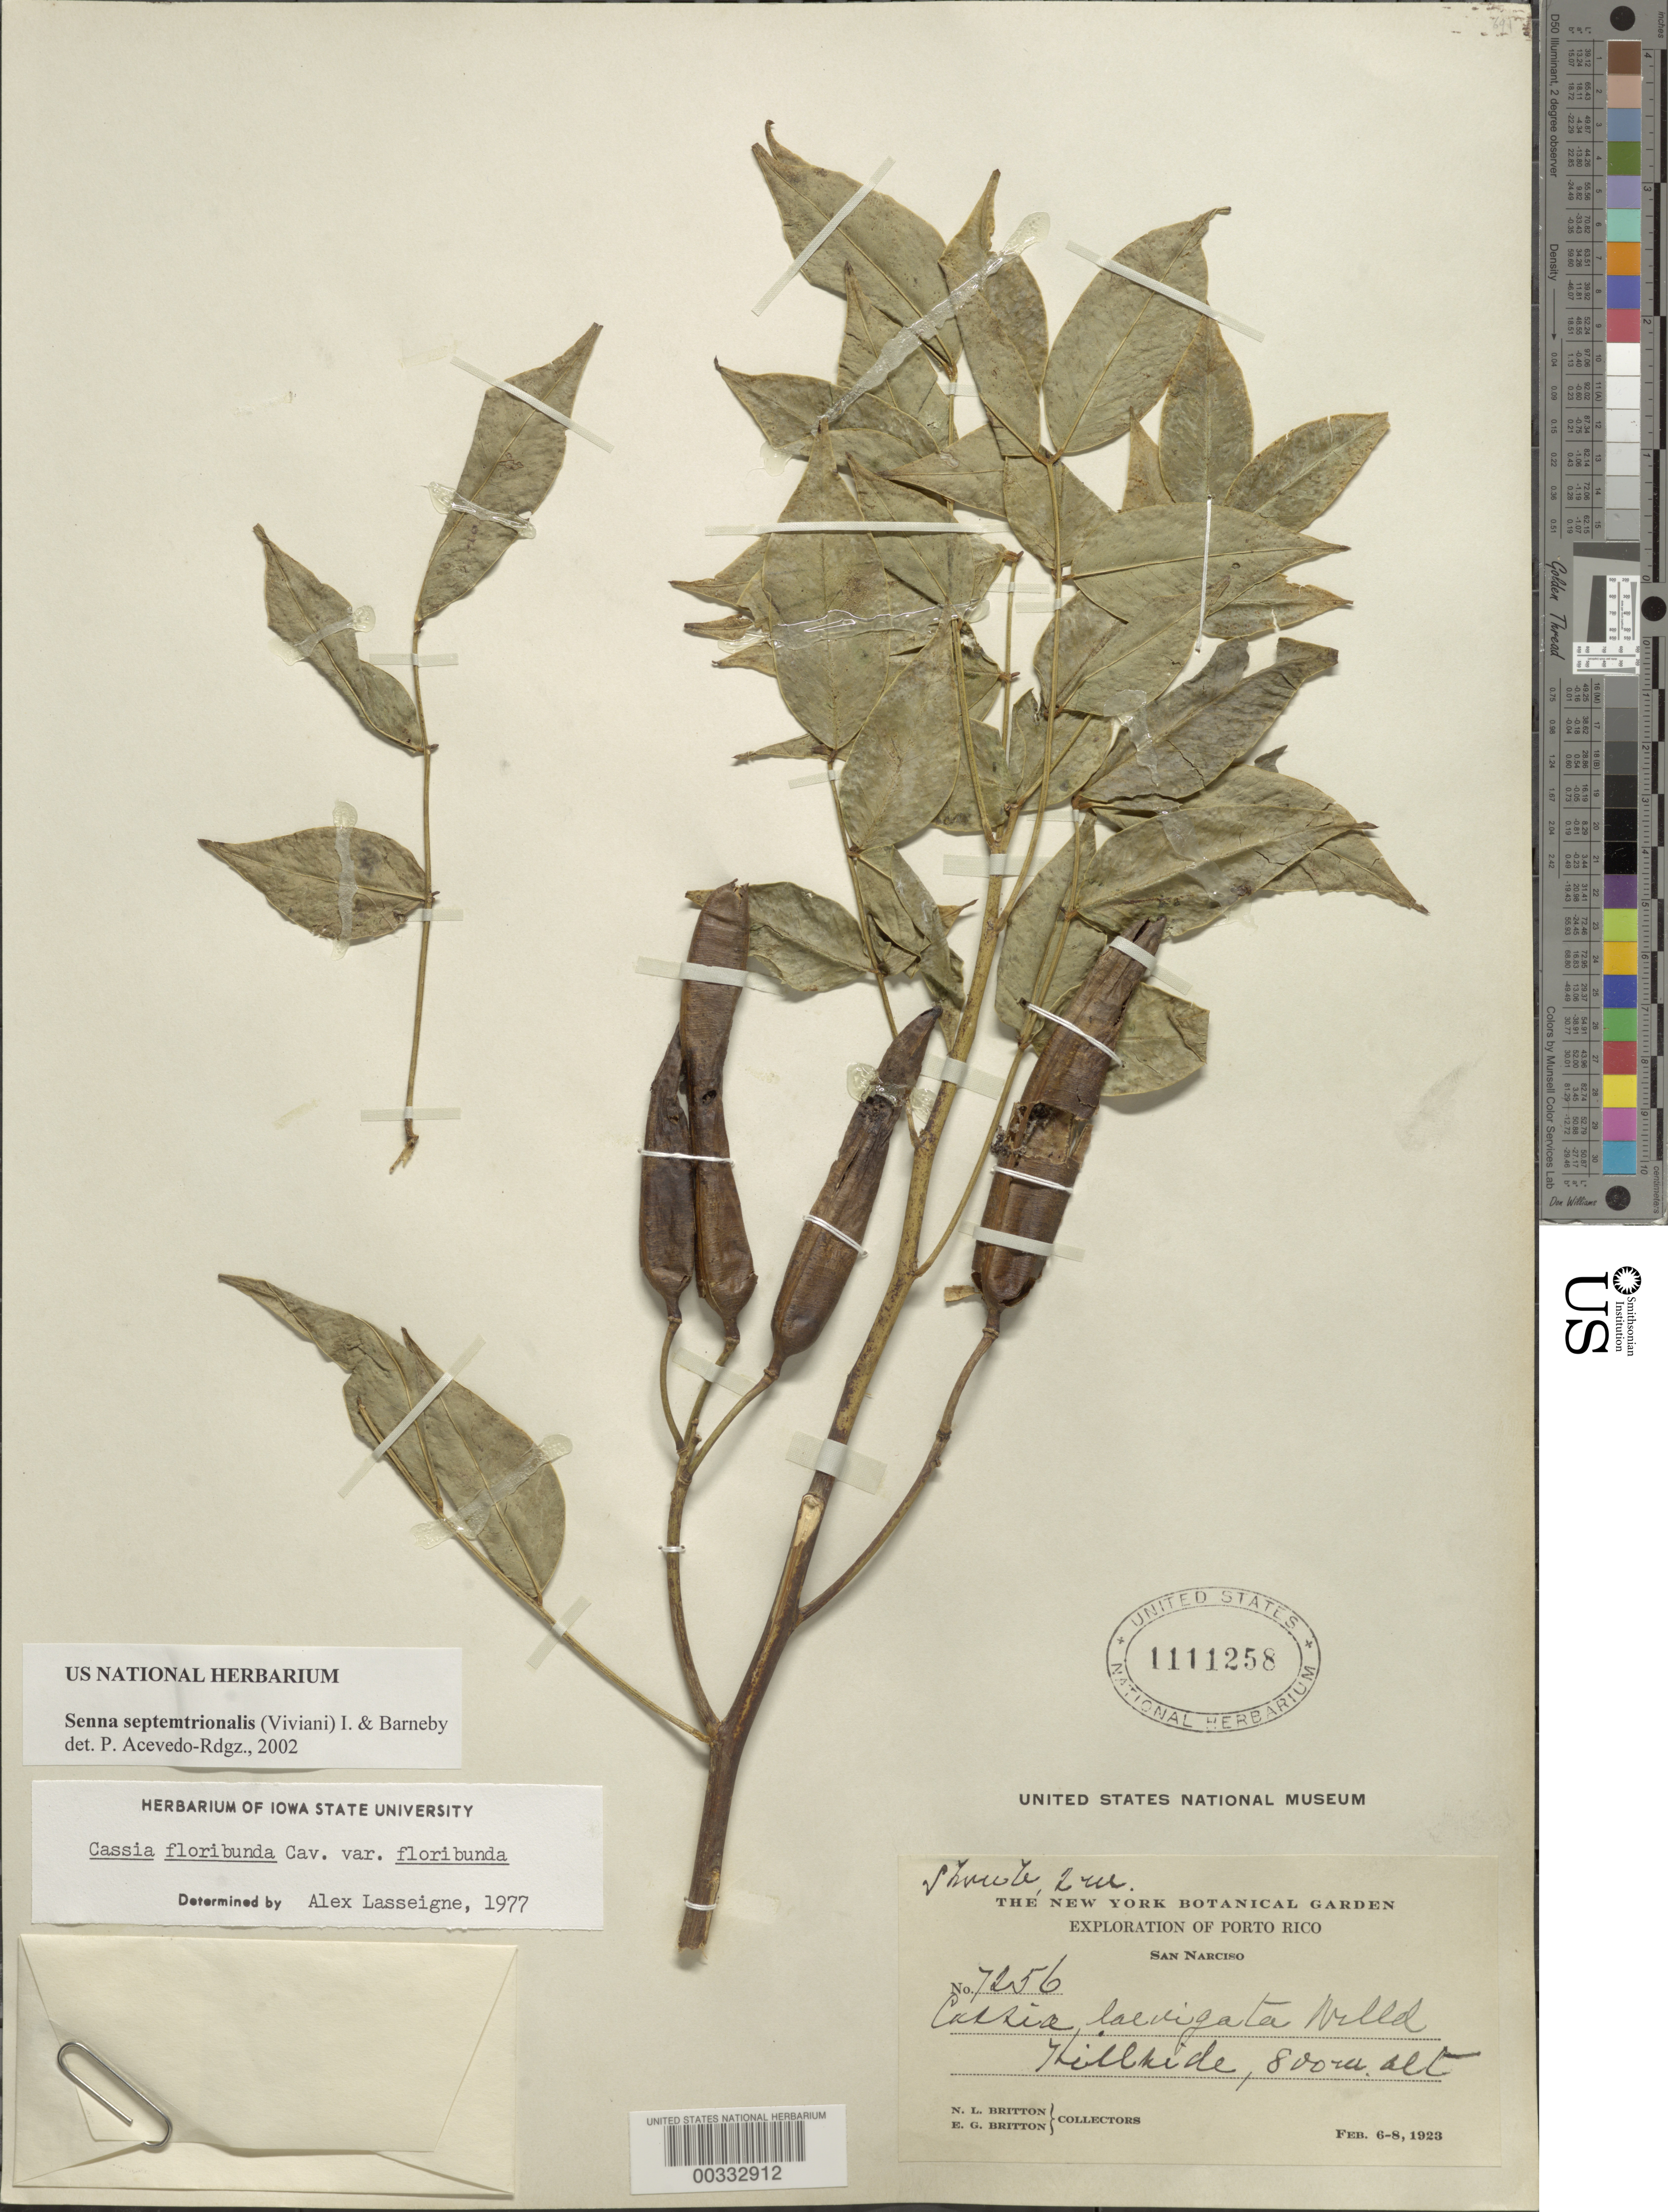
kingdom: Plantae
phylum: Tracheophyta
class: Magnoliopsida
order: Fabales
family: Fabaceae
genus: Senna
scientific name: Senna septemtrionalis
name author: (Viv.) H.S. Irwin & Barneby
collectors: N. Britton & E. G. Britton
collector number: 7256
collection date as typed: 06 Feb 1923 to 08 Feb 1923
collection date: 1923-02-06/1923-02-08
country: Puerto Rico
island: Greater Antilles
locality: San narciso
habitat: Hillside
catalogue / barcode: US 1111258